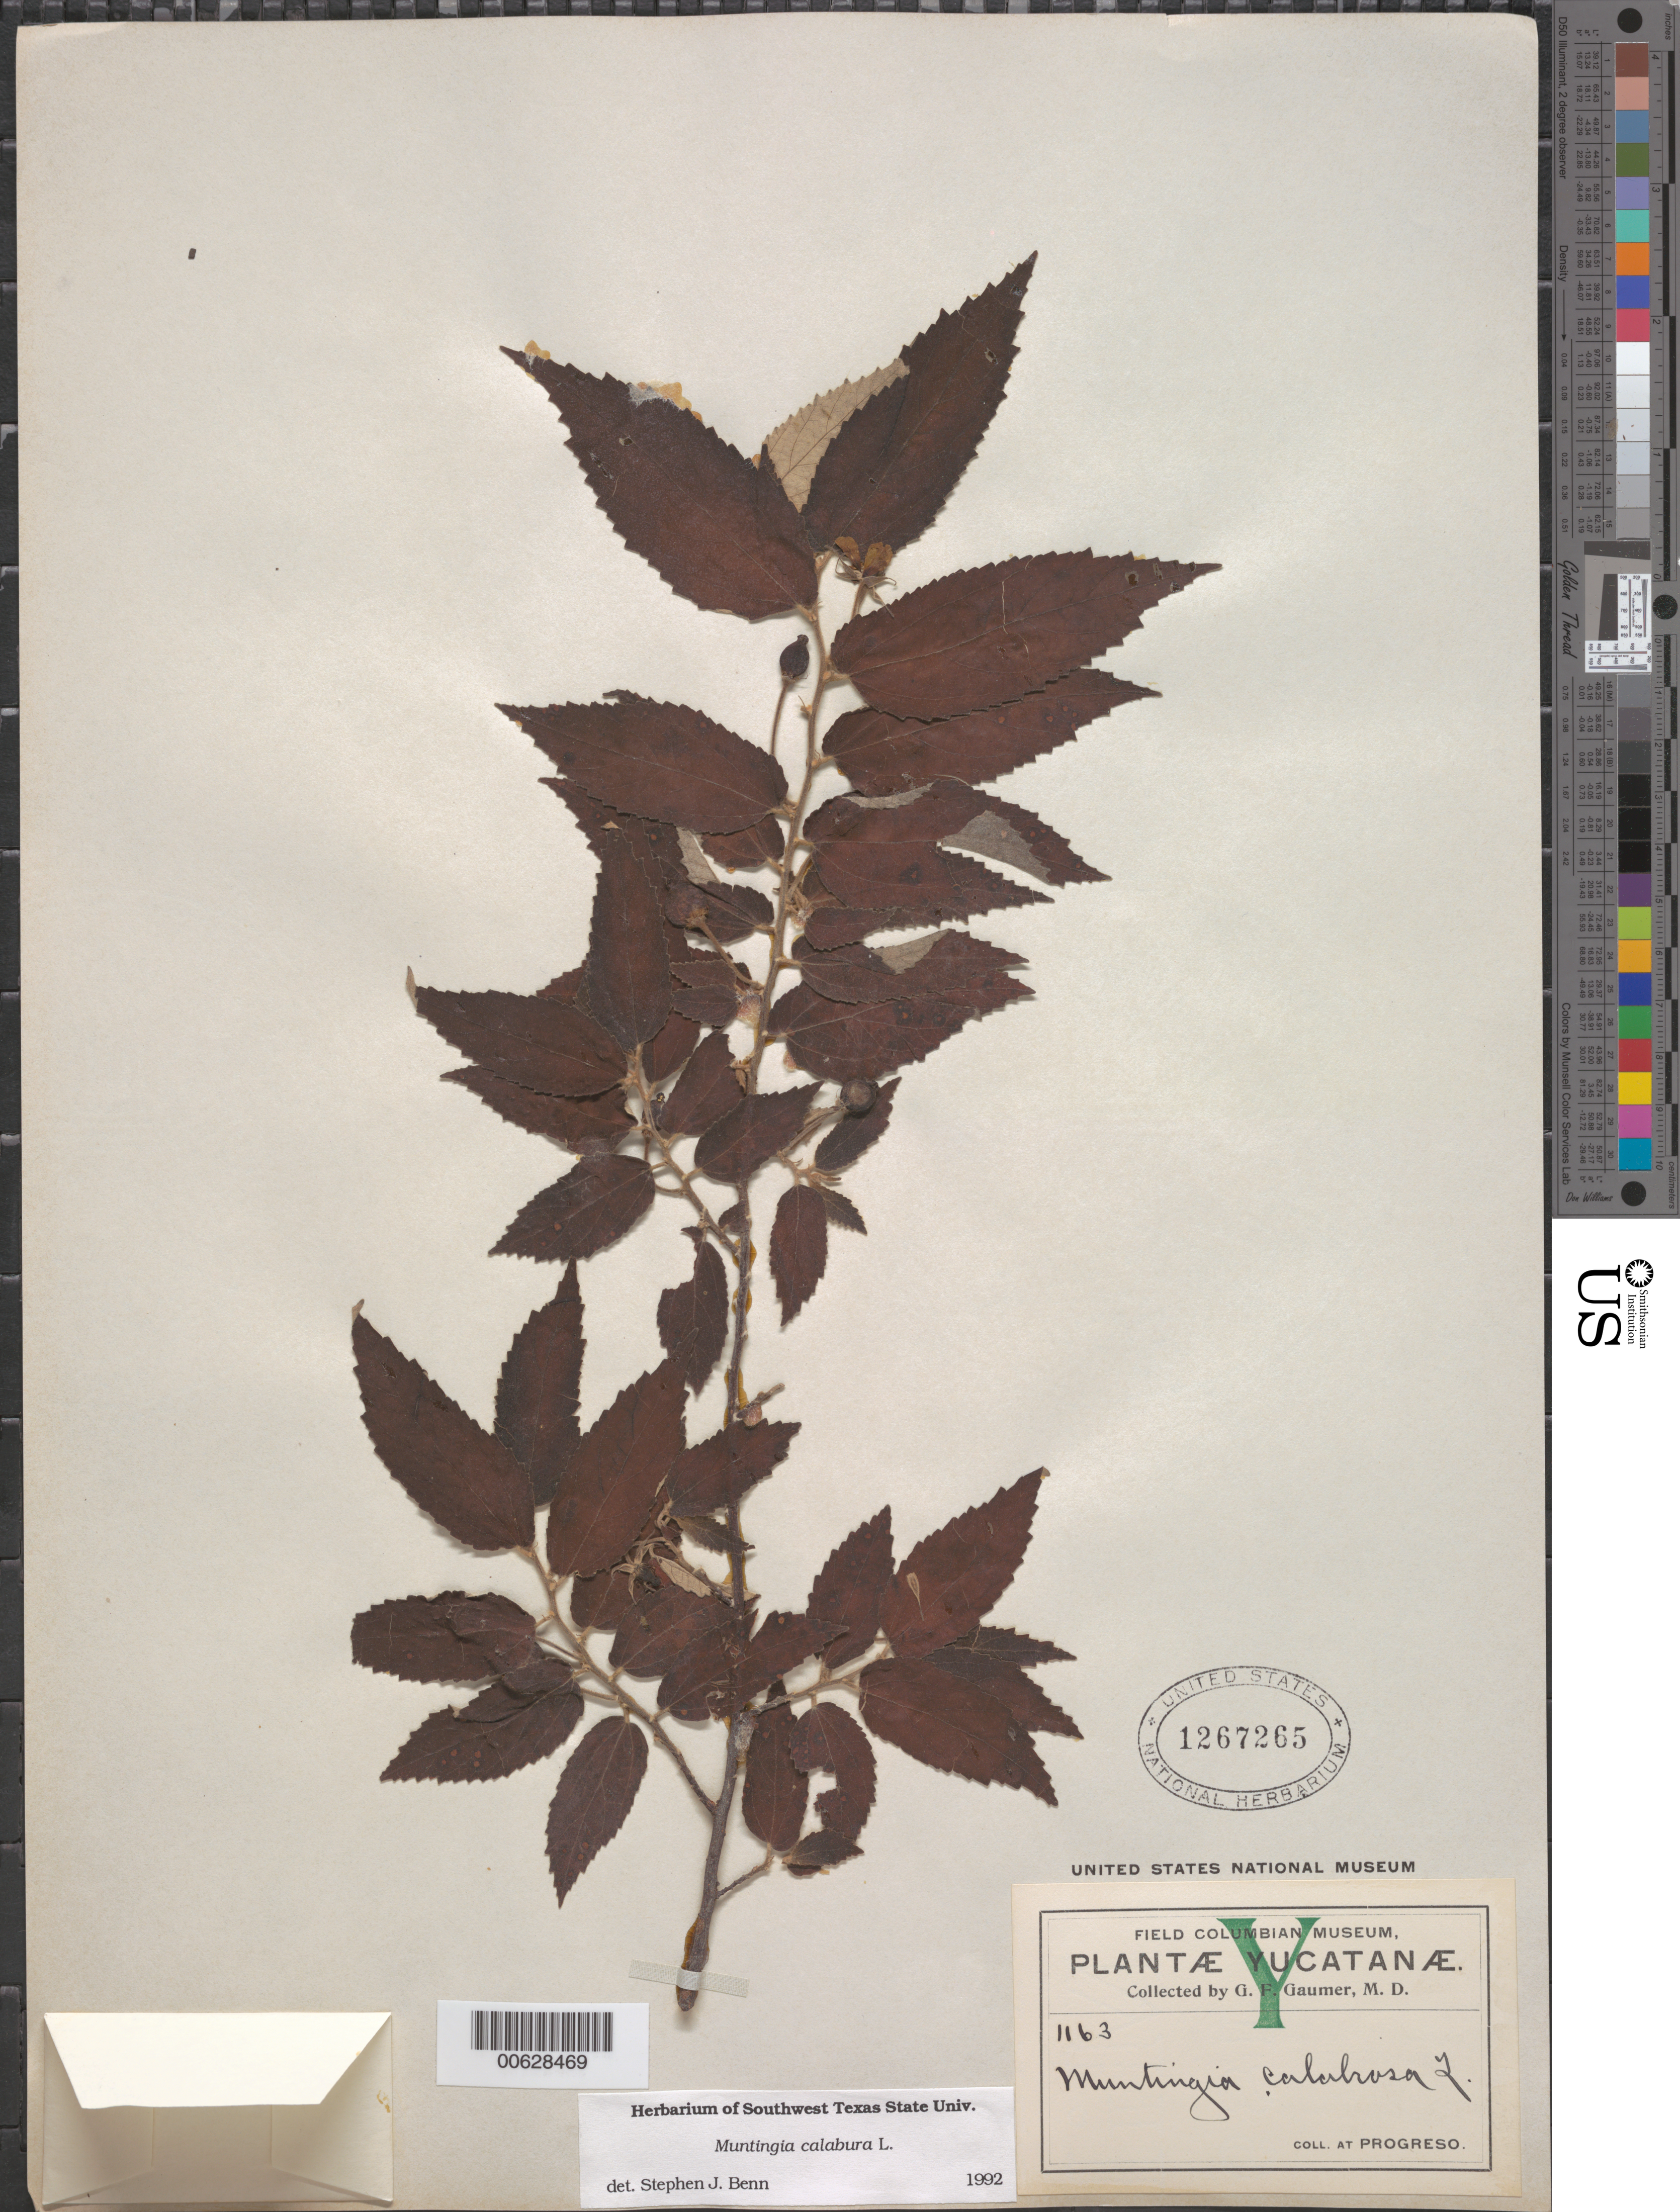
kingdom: Plantae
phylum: Tracheophyta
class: Magnoliopsida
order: Malvales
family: Muntingiaceae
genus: Muntingia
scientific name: Muntingia calabura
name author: L.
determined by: Benn, S. J.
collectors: G. F. Gaumer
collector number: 1163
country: Mexico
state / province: Yucatán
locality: Yucatan. Progreso.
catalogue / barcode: US 1267265